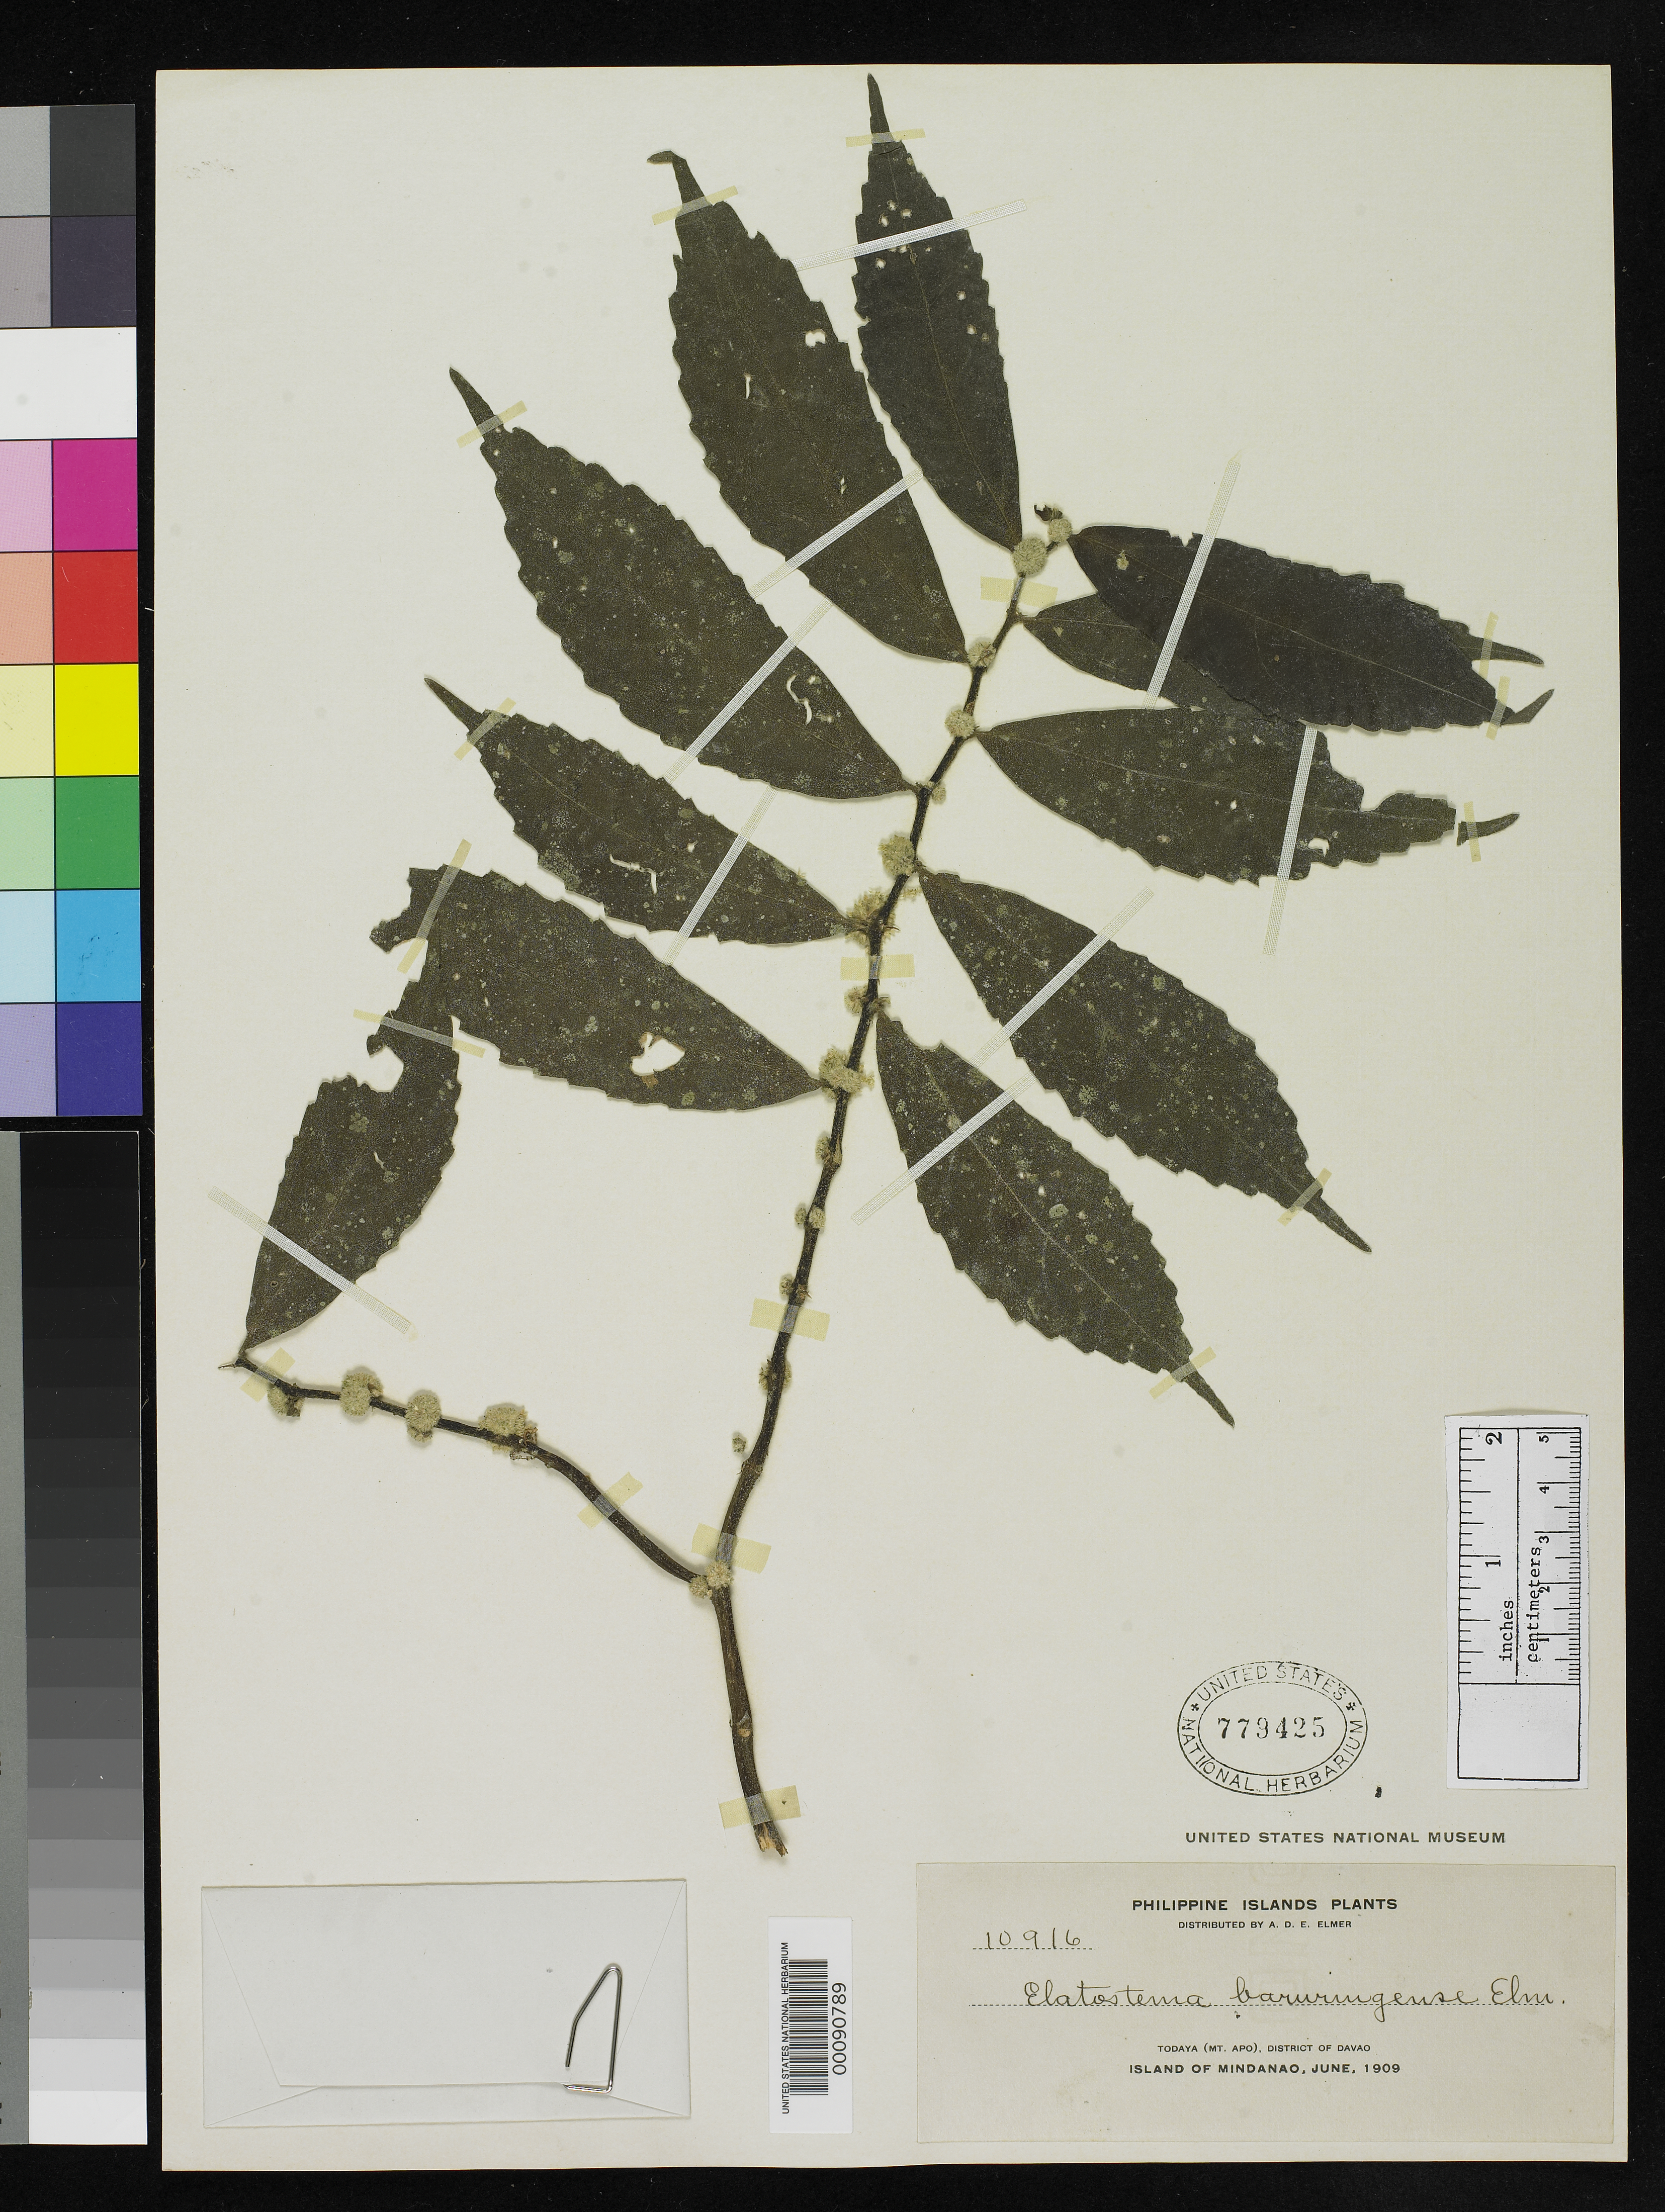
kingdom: Plantae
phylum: Tracheophyta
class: Magnoliopsida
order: Rosales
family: Urticaceae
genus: Elatostema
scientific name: Elatostema baruringense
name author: Elmer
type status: Isotype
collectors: A. D. E. Elmer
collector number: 10916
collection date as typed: Jun 1909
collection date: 1909-06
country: Philippines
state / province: Davao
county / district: Davao del Sur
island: Mindanao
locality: Todaya, Mt. Apo.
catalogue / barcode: US 779425